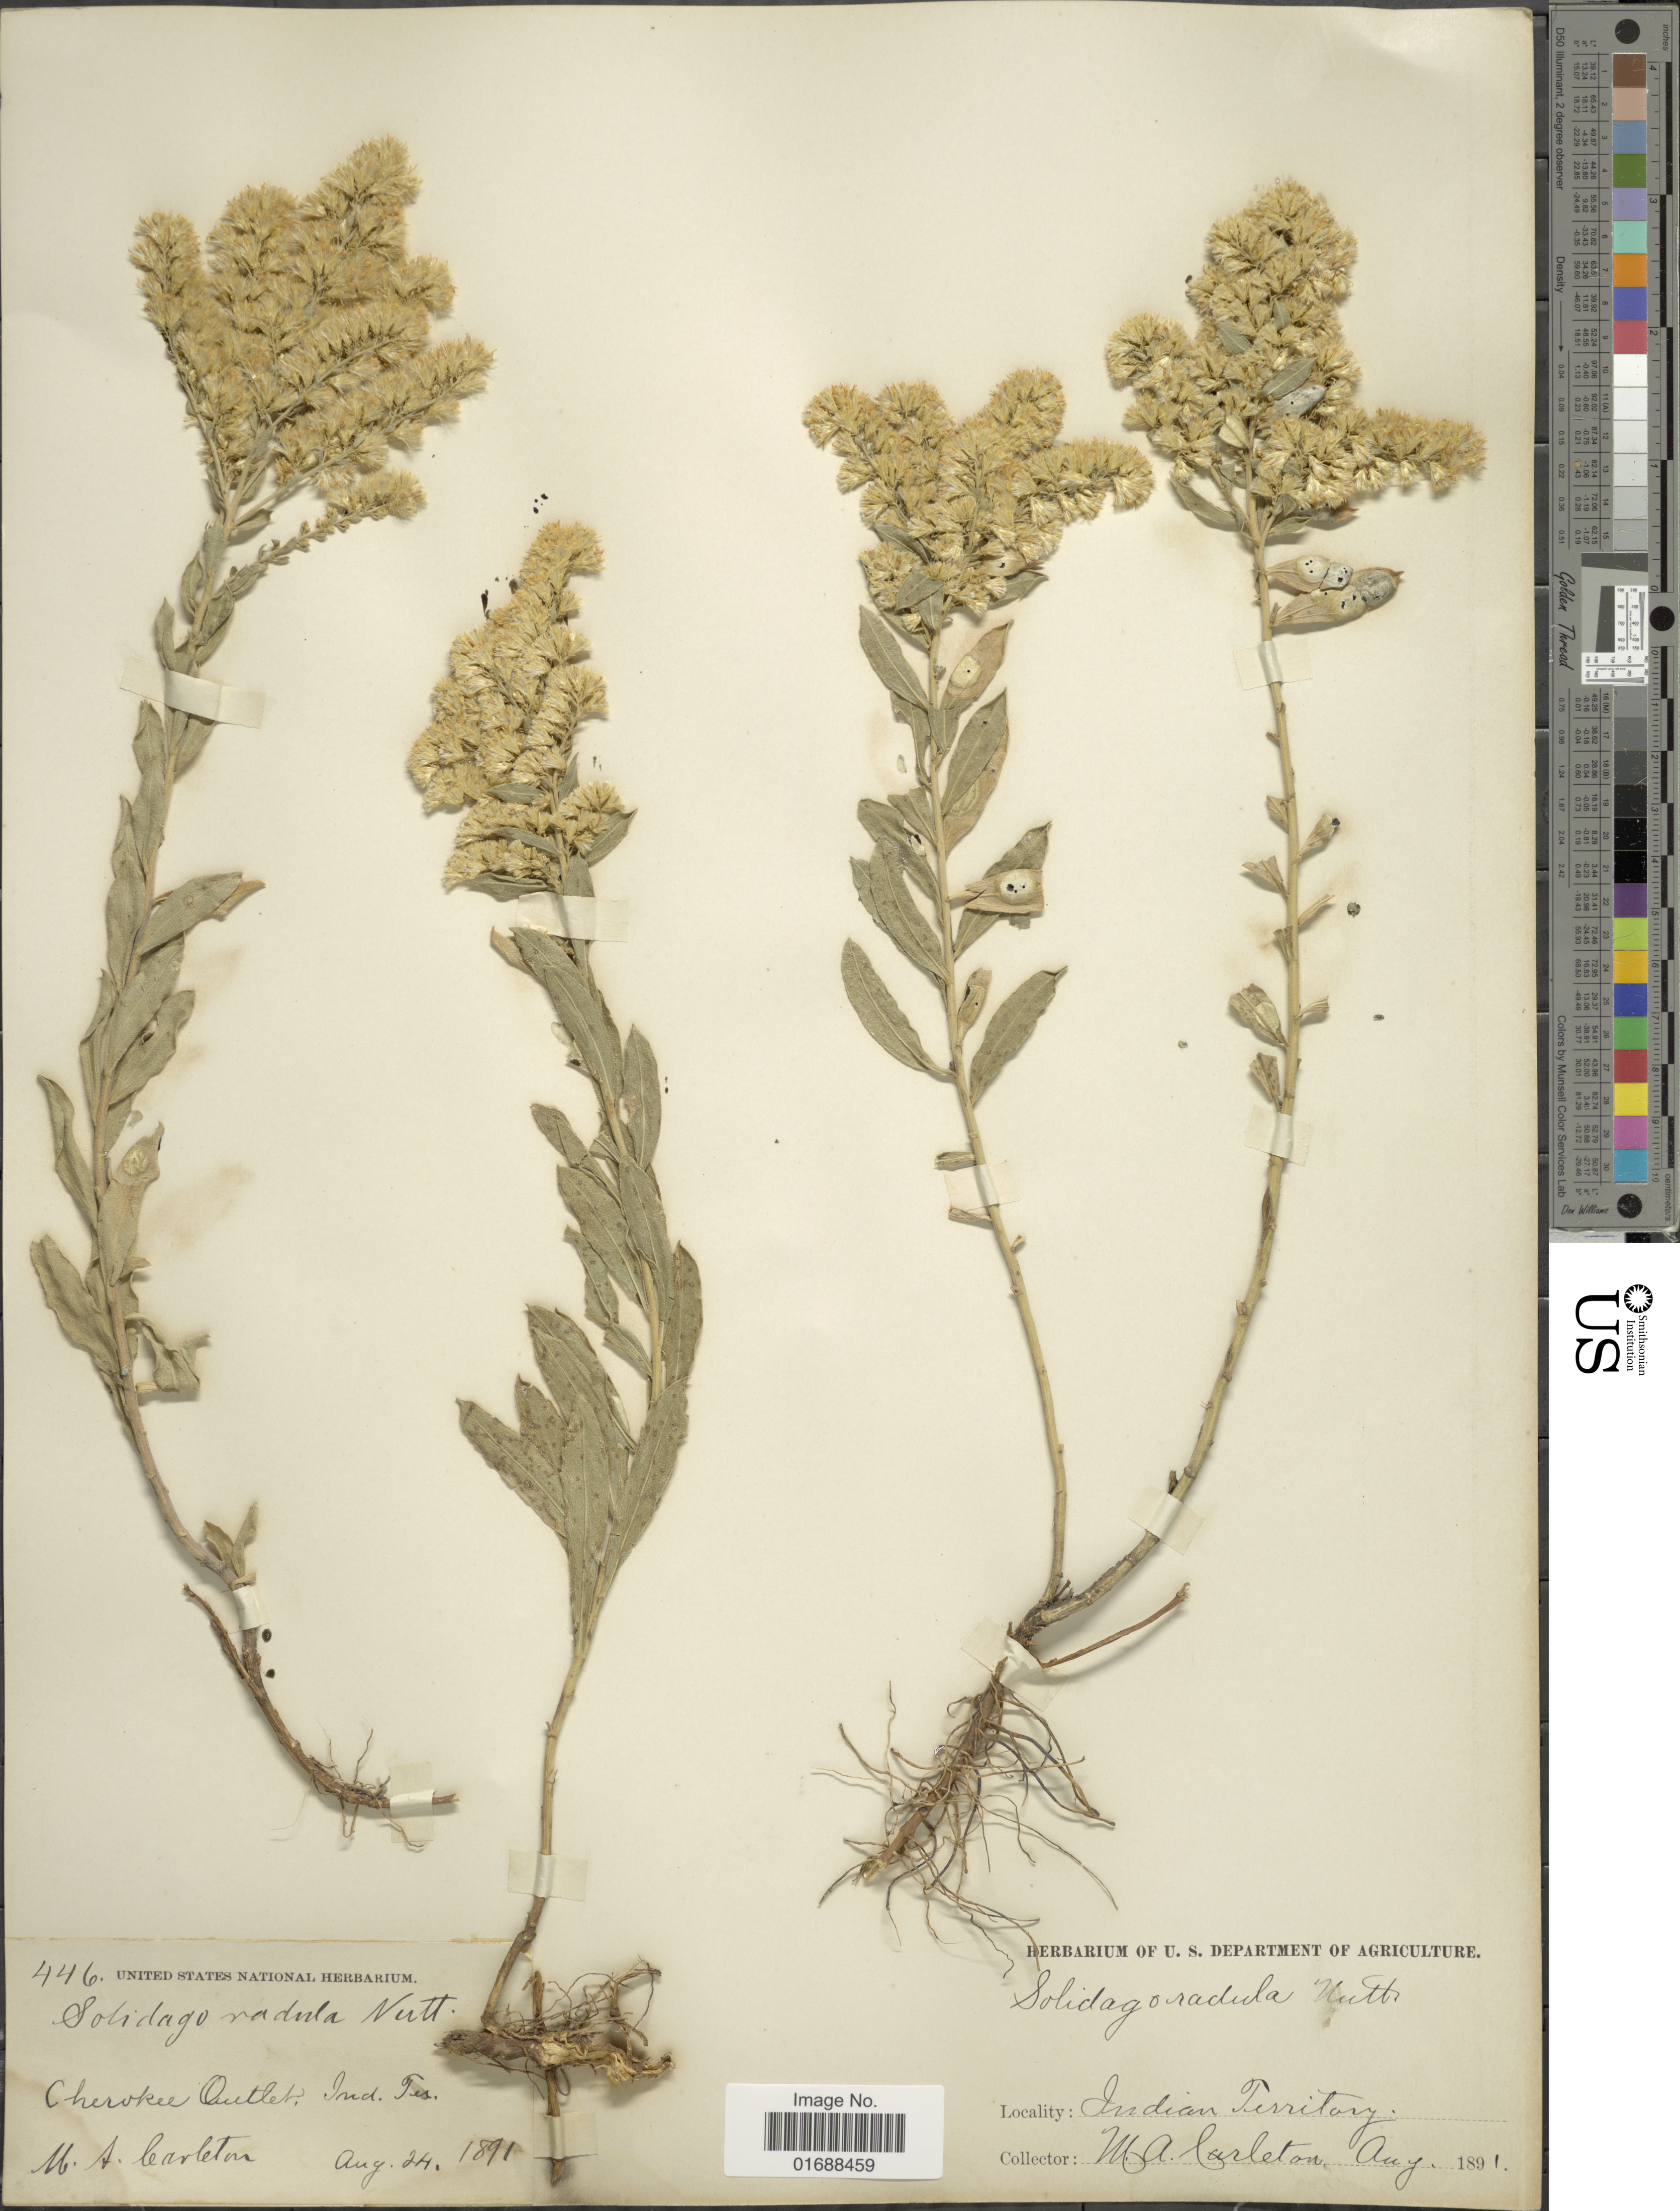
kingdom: Plantae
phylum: Tracheophyta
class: Magnoliopsida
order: Asterales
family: Asteraceae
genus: Solidago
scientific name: Solidago mollis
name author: Bartl.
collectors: M. A. Carleton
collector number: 446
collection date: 1891-08-24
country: United States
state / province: Oklahoma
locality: Cherokee Outlet, Indian Territory.